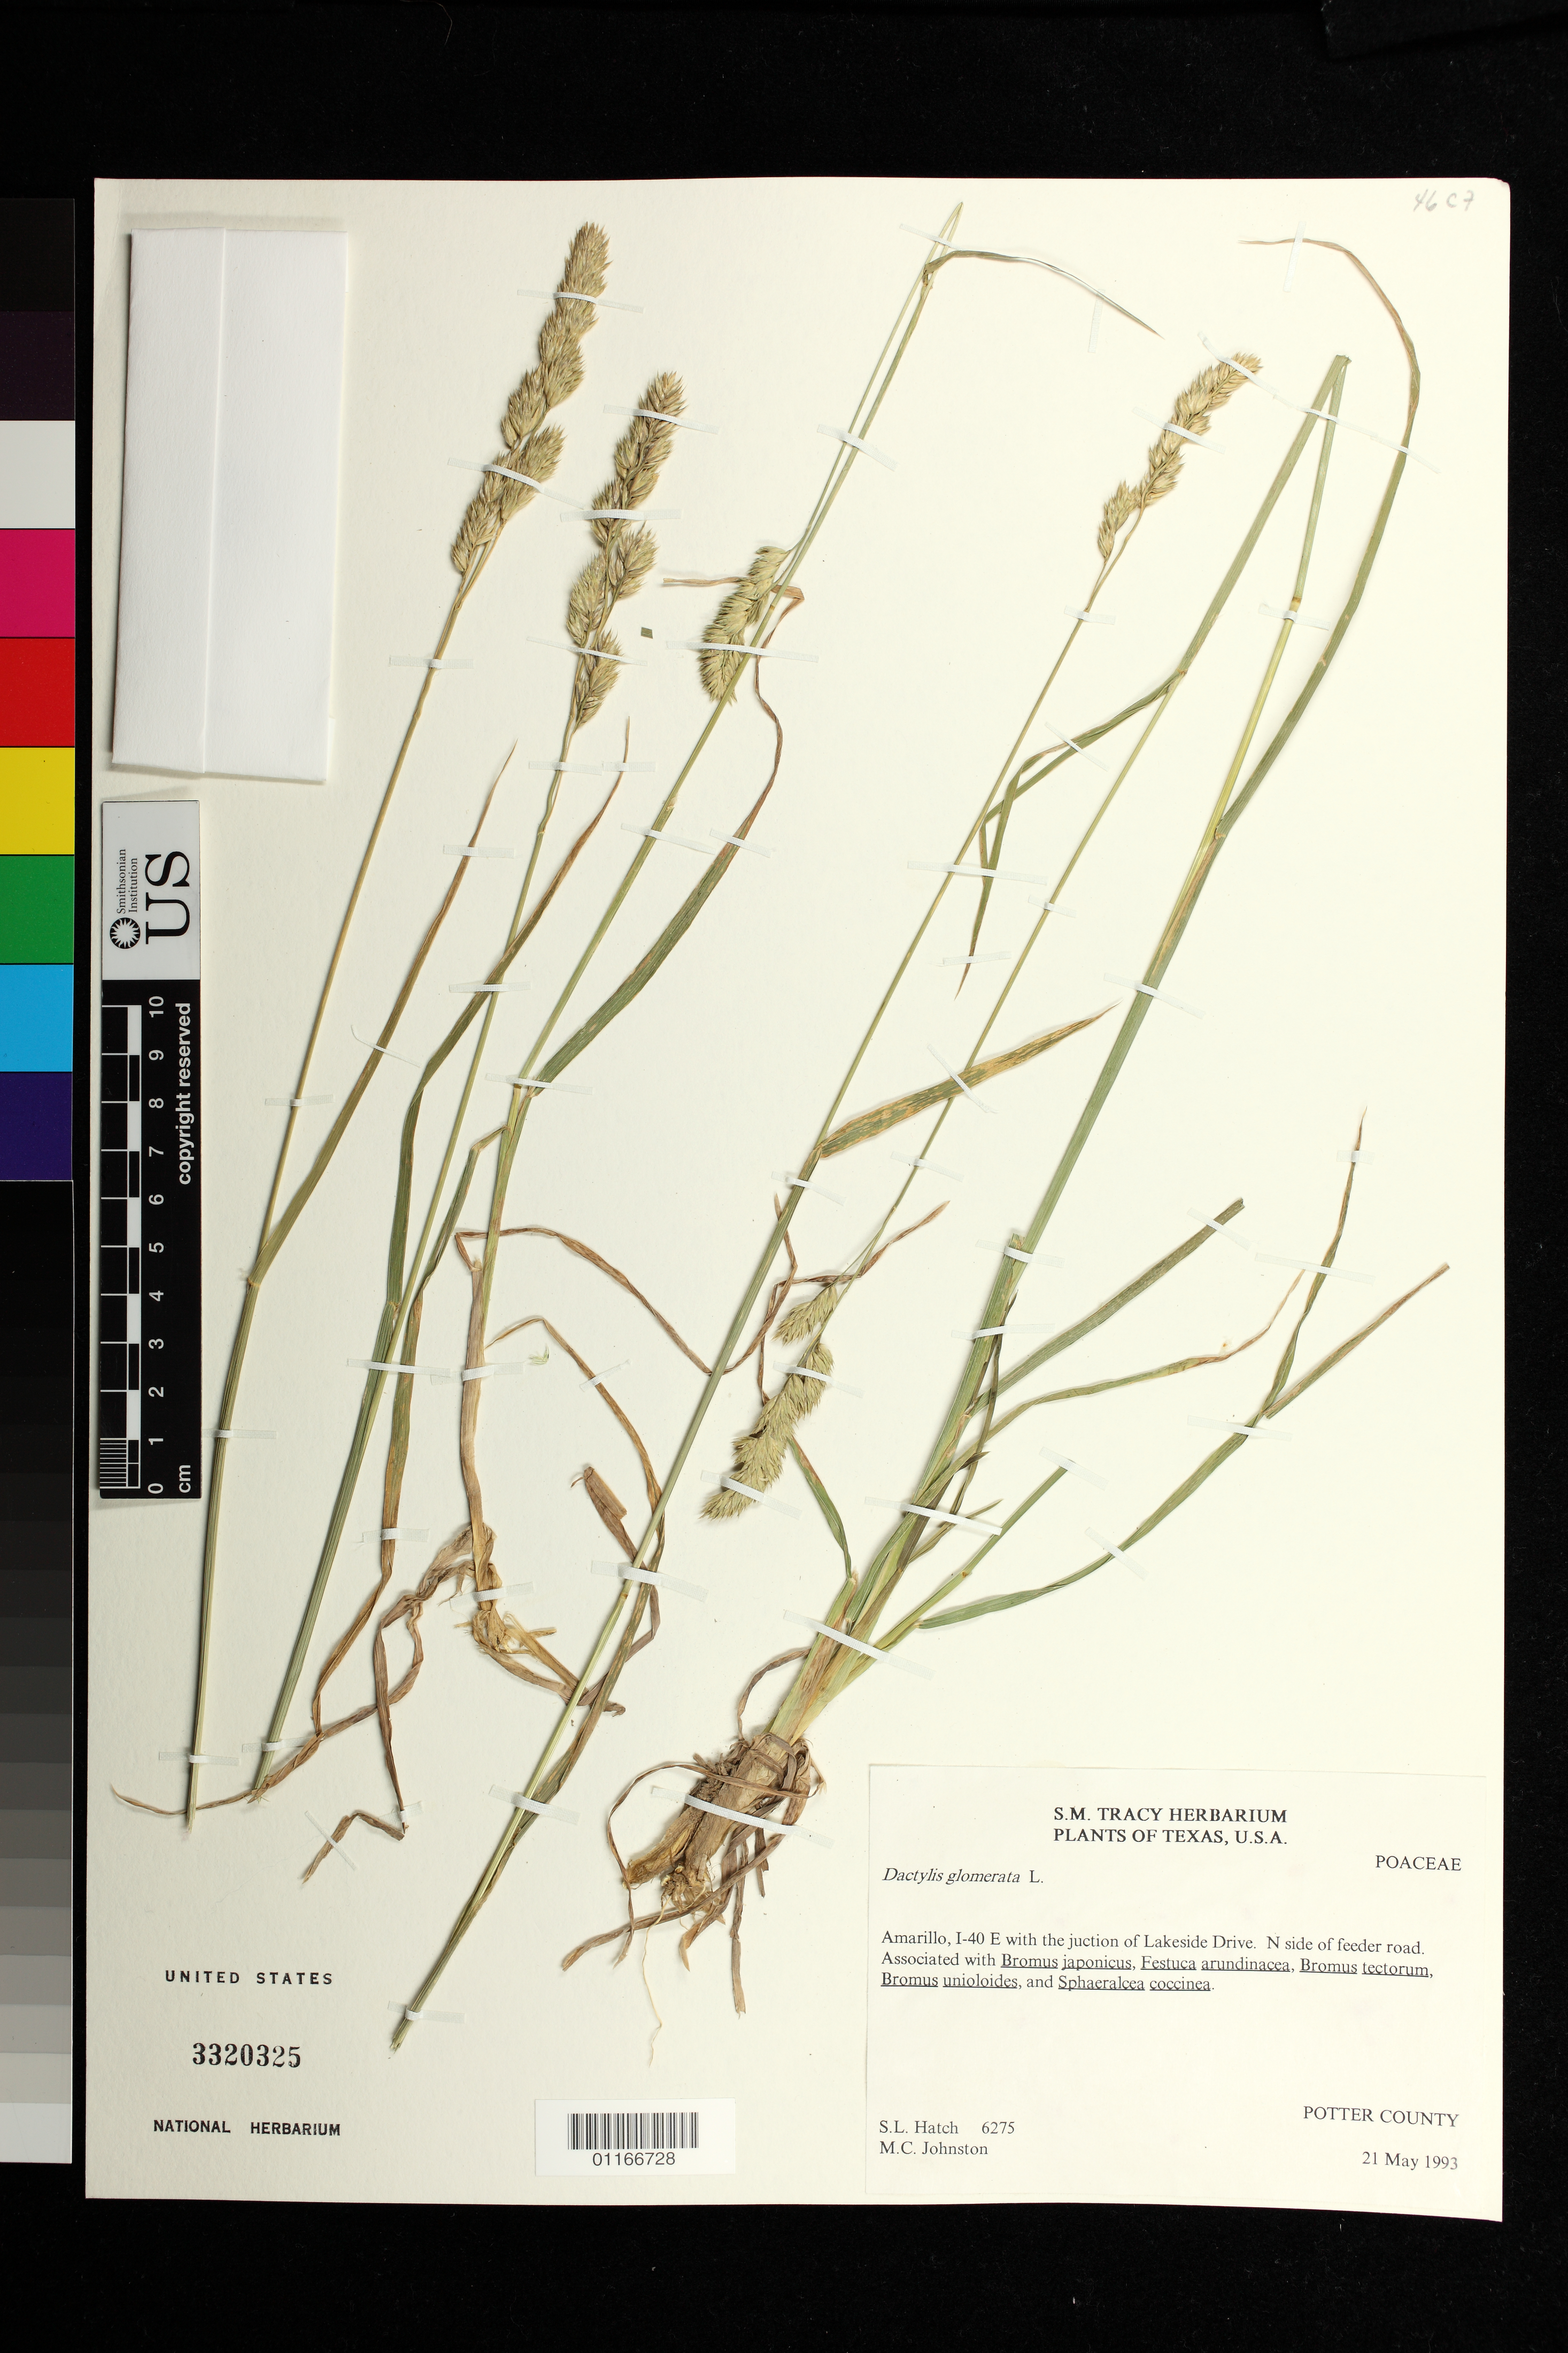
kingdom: Plantae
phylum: Tracheophyta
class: Liliopsida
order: Poales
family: Poaceae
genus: Dactylis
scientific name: Dactylis glomerata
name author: L.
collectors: S. L. Hatch & M. Johnston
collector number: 6275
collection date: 1993-05-21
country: United States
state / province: Texas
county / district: Potter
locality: Amarillo, I-40 E with the junction of Lakeside Drive. N side of feeder road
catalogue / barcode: US 3320325